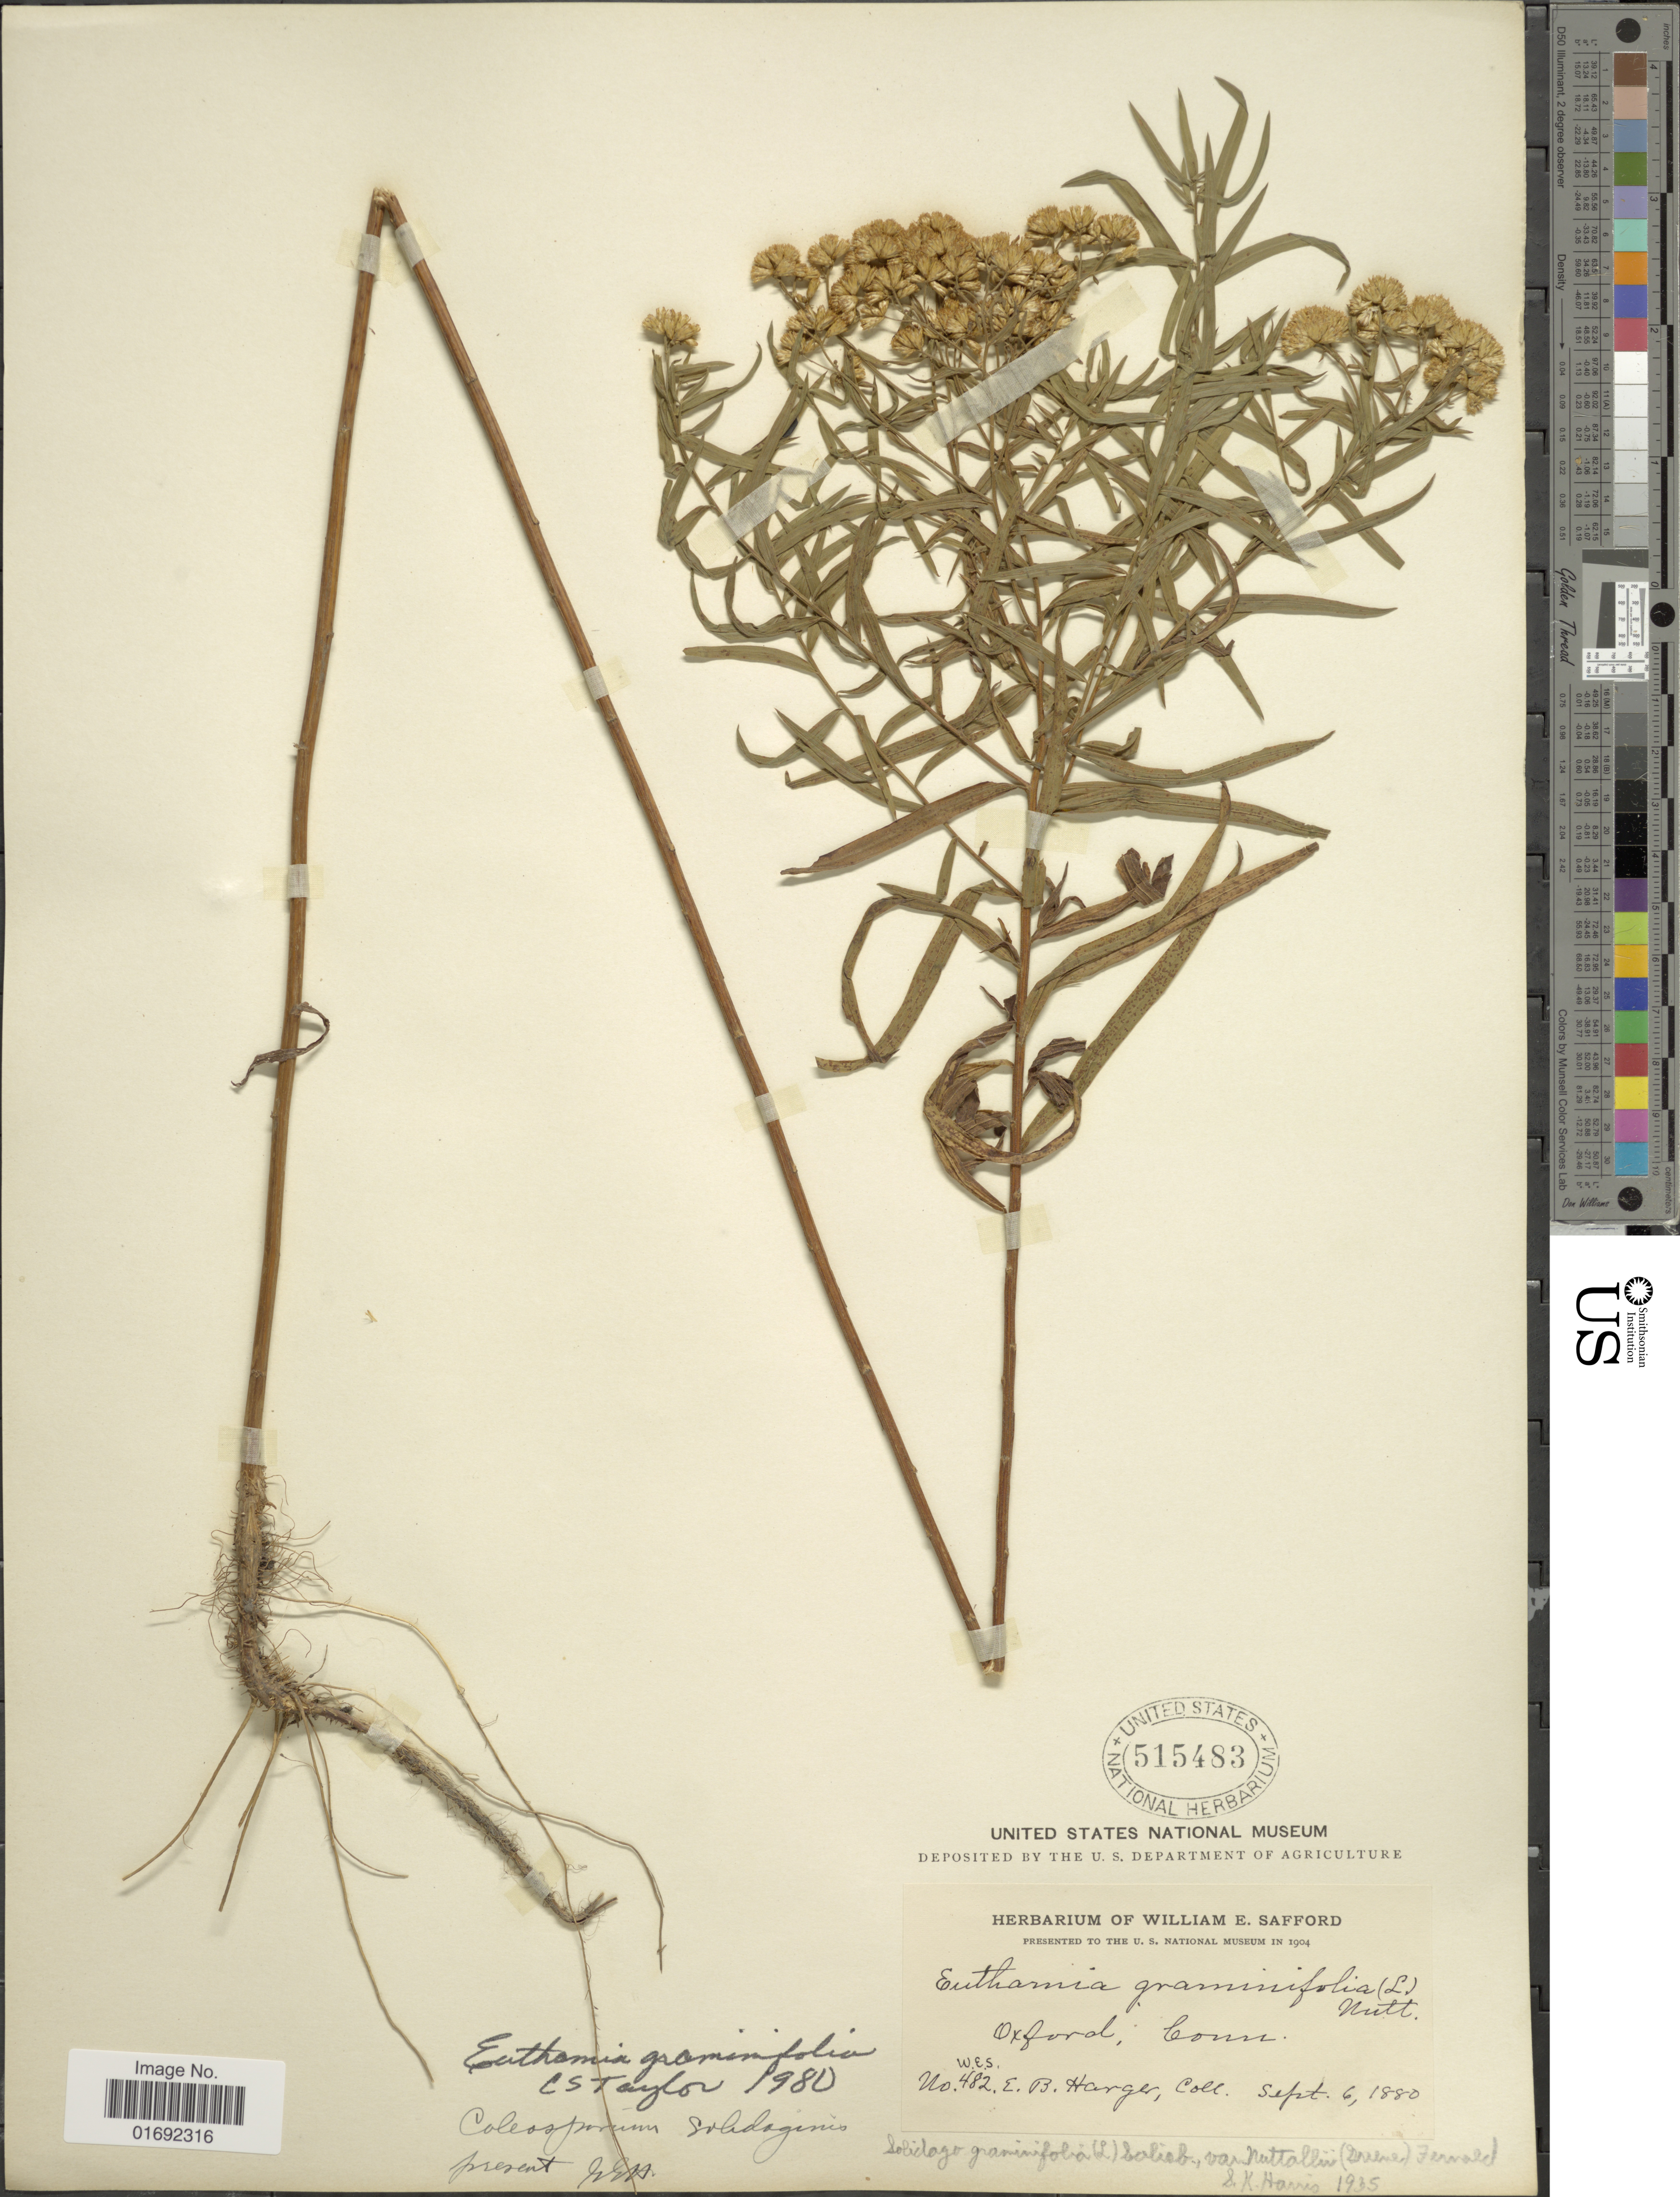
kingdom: Plantae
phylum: Tracheophyta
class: Magnoliopsida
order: Asterales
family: Asteraceae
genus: Euthamia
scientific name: Euthamia graminifolia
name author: (L.) Nutt.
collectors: E. B. Harger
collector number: W.E.S.482*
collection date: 1880-09-06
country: United States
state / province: Connecticut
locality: Oxford, Conn.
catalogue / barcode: US 515483